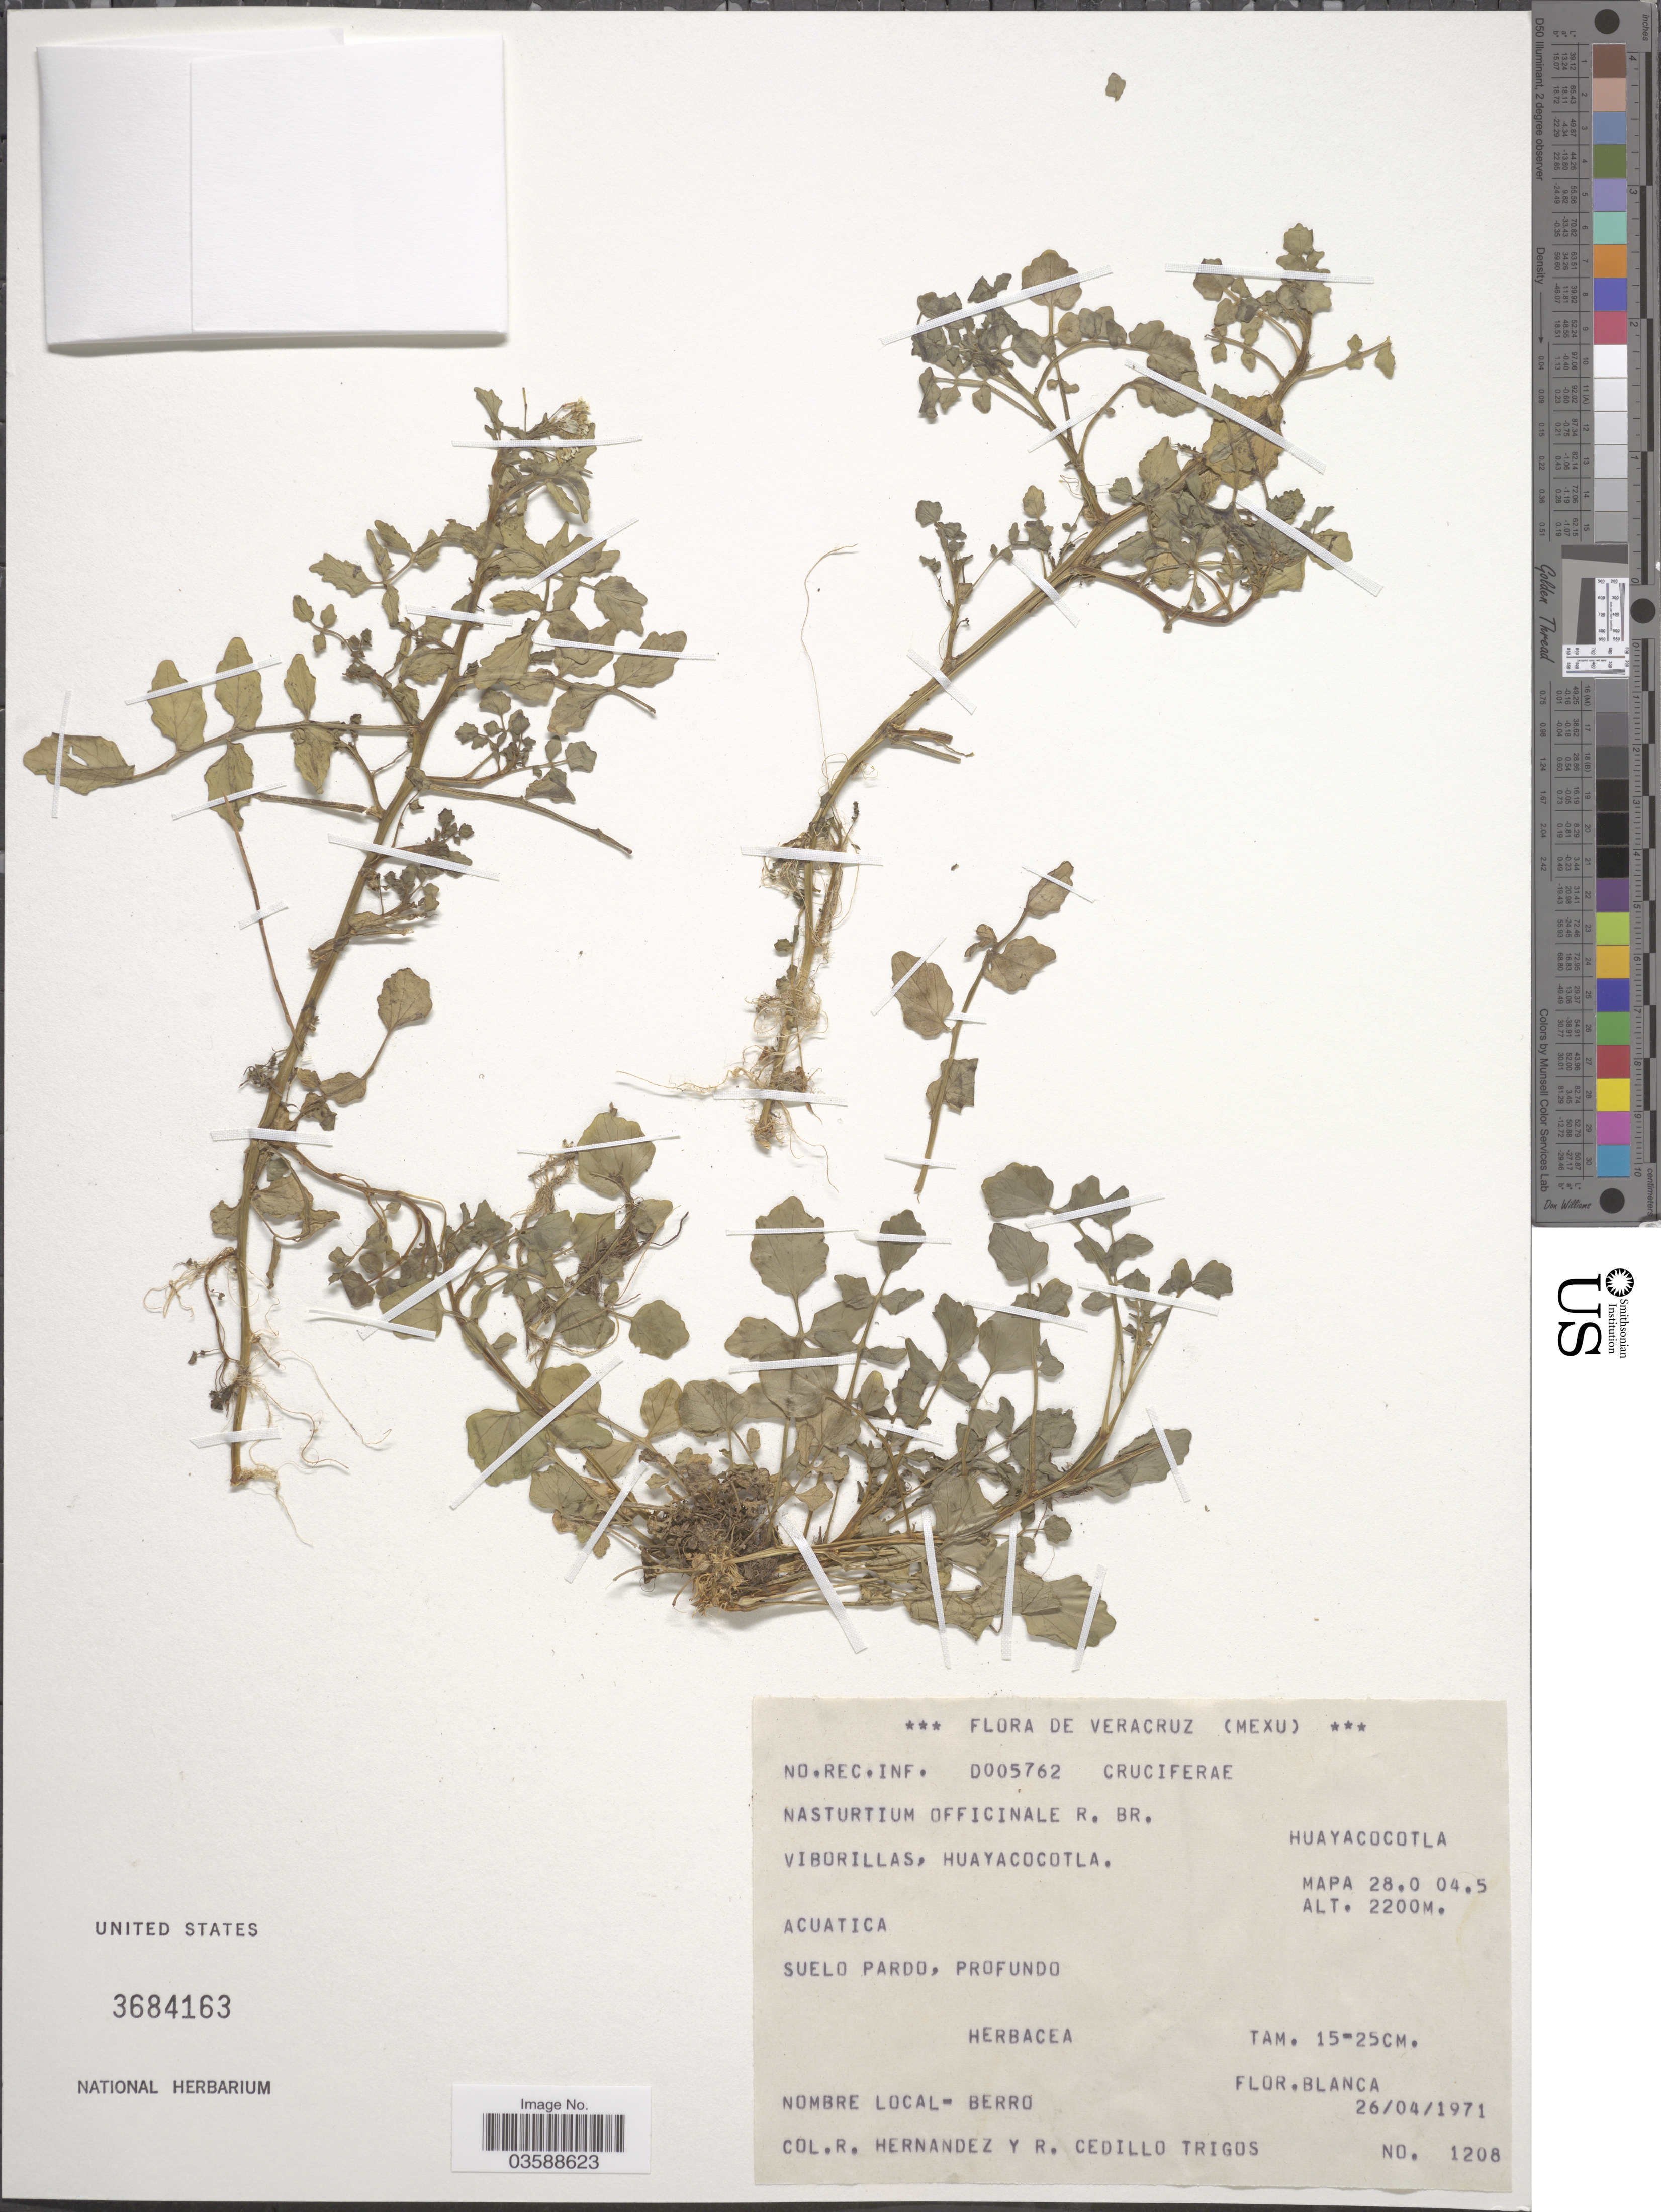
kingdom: Plantae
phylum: Tracheophyta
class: Magnoliopsida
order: Brassicales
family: Brassicaceae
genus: Nasturtium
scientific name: Nasturtium officinale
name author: R. Br.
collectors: R. Hernandez M. & R. CedilloT.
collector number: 1208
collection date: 1971-04-26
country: Mexico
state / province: Veracruz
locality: Veracruz. Viborillas, Huayacocotla. Mapa 28.0 04.5.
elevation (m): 2200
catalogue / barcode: US 3684163